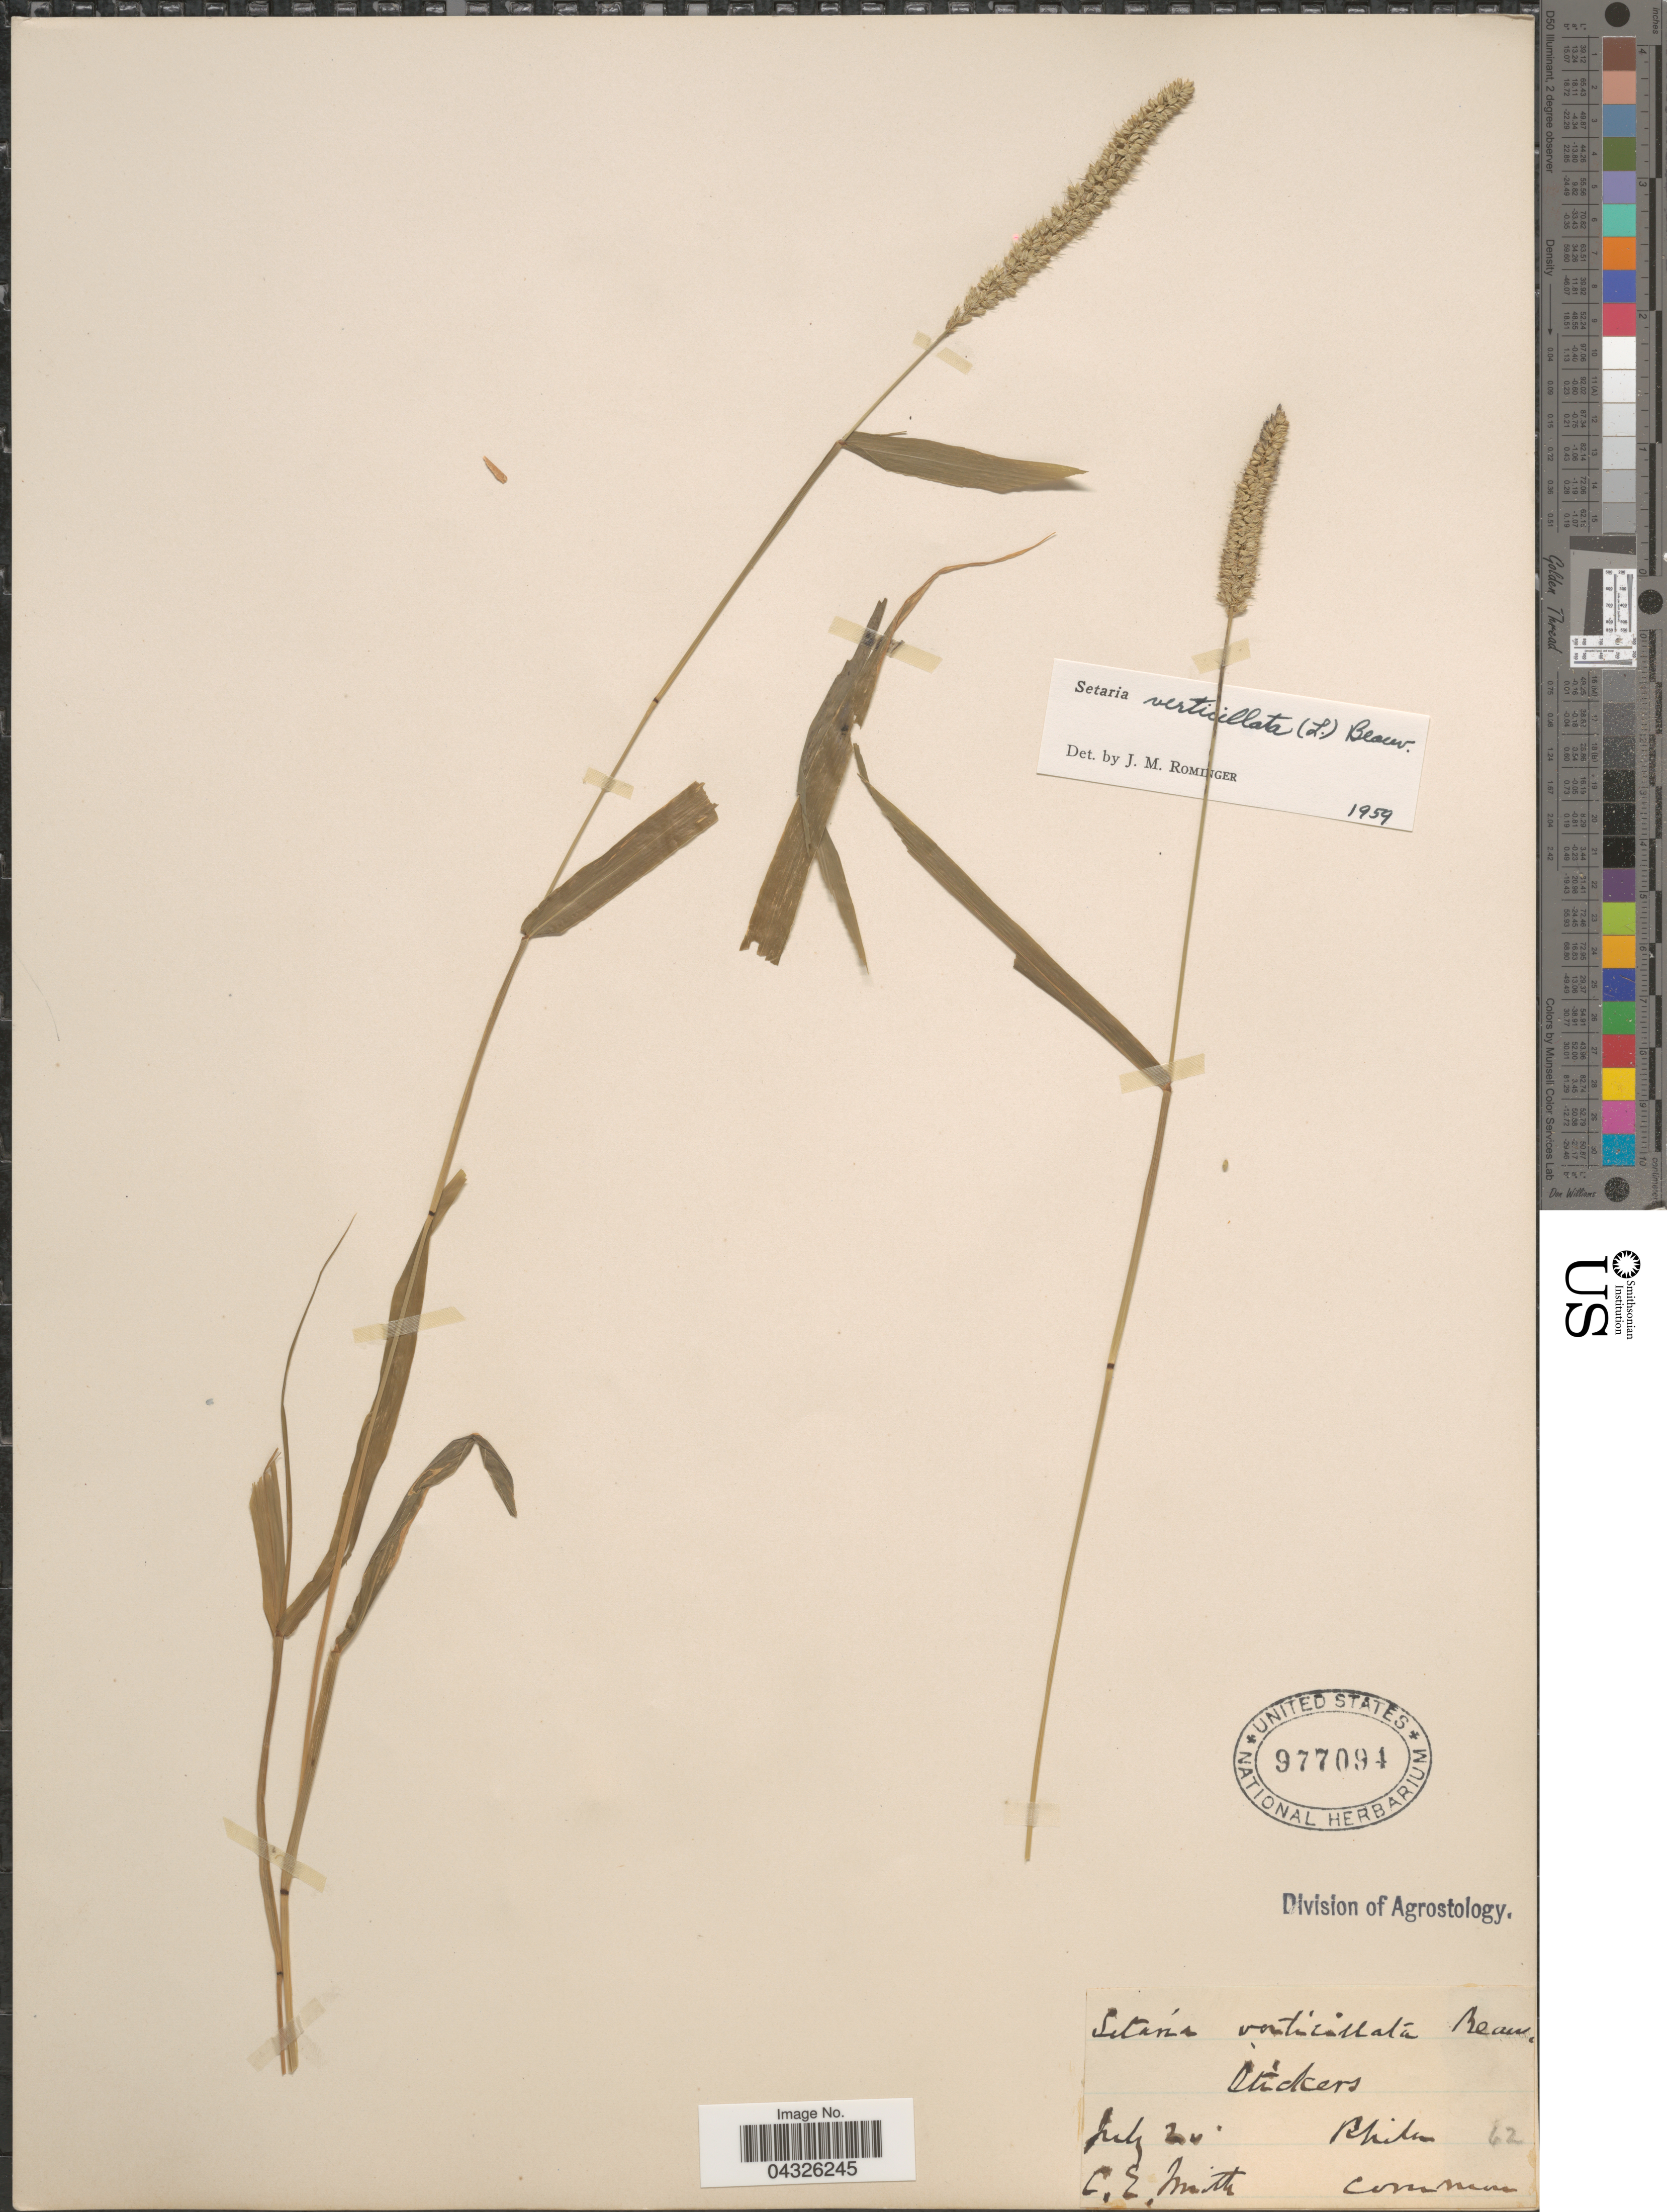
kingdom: Plantae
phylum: Tracheophyta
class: Liliopsida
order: Poales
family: Poaceae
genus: Setaria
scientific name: Setaria verticillata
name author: (L.) P. Beauv.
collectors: C. E. Smith Jr.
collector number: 62?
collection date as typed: Transcribed d/m/y: /7/20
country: United States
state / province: Pennsylvania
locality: Phila.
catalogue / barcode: US 977094